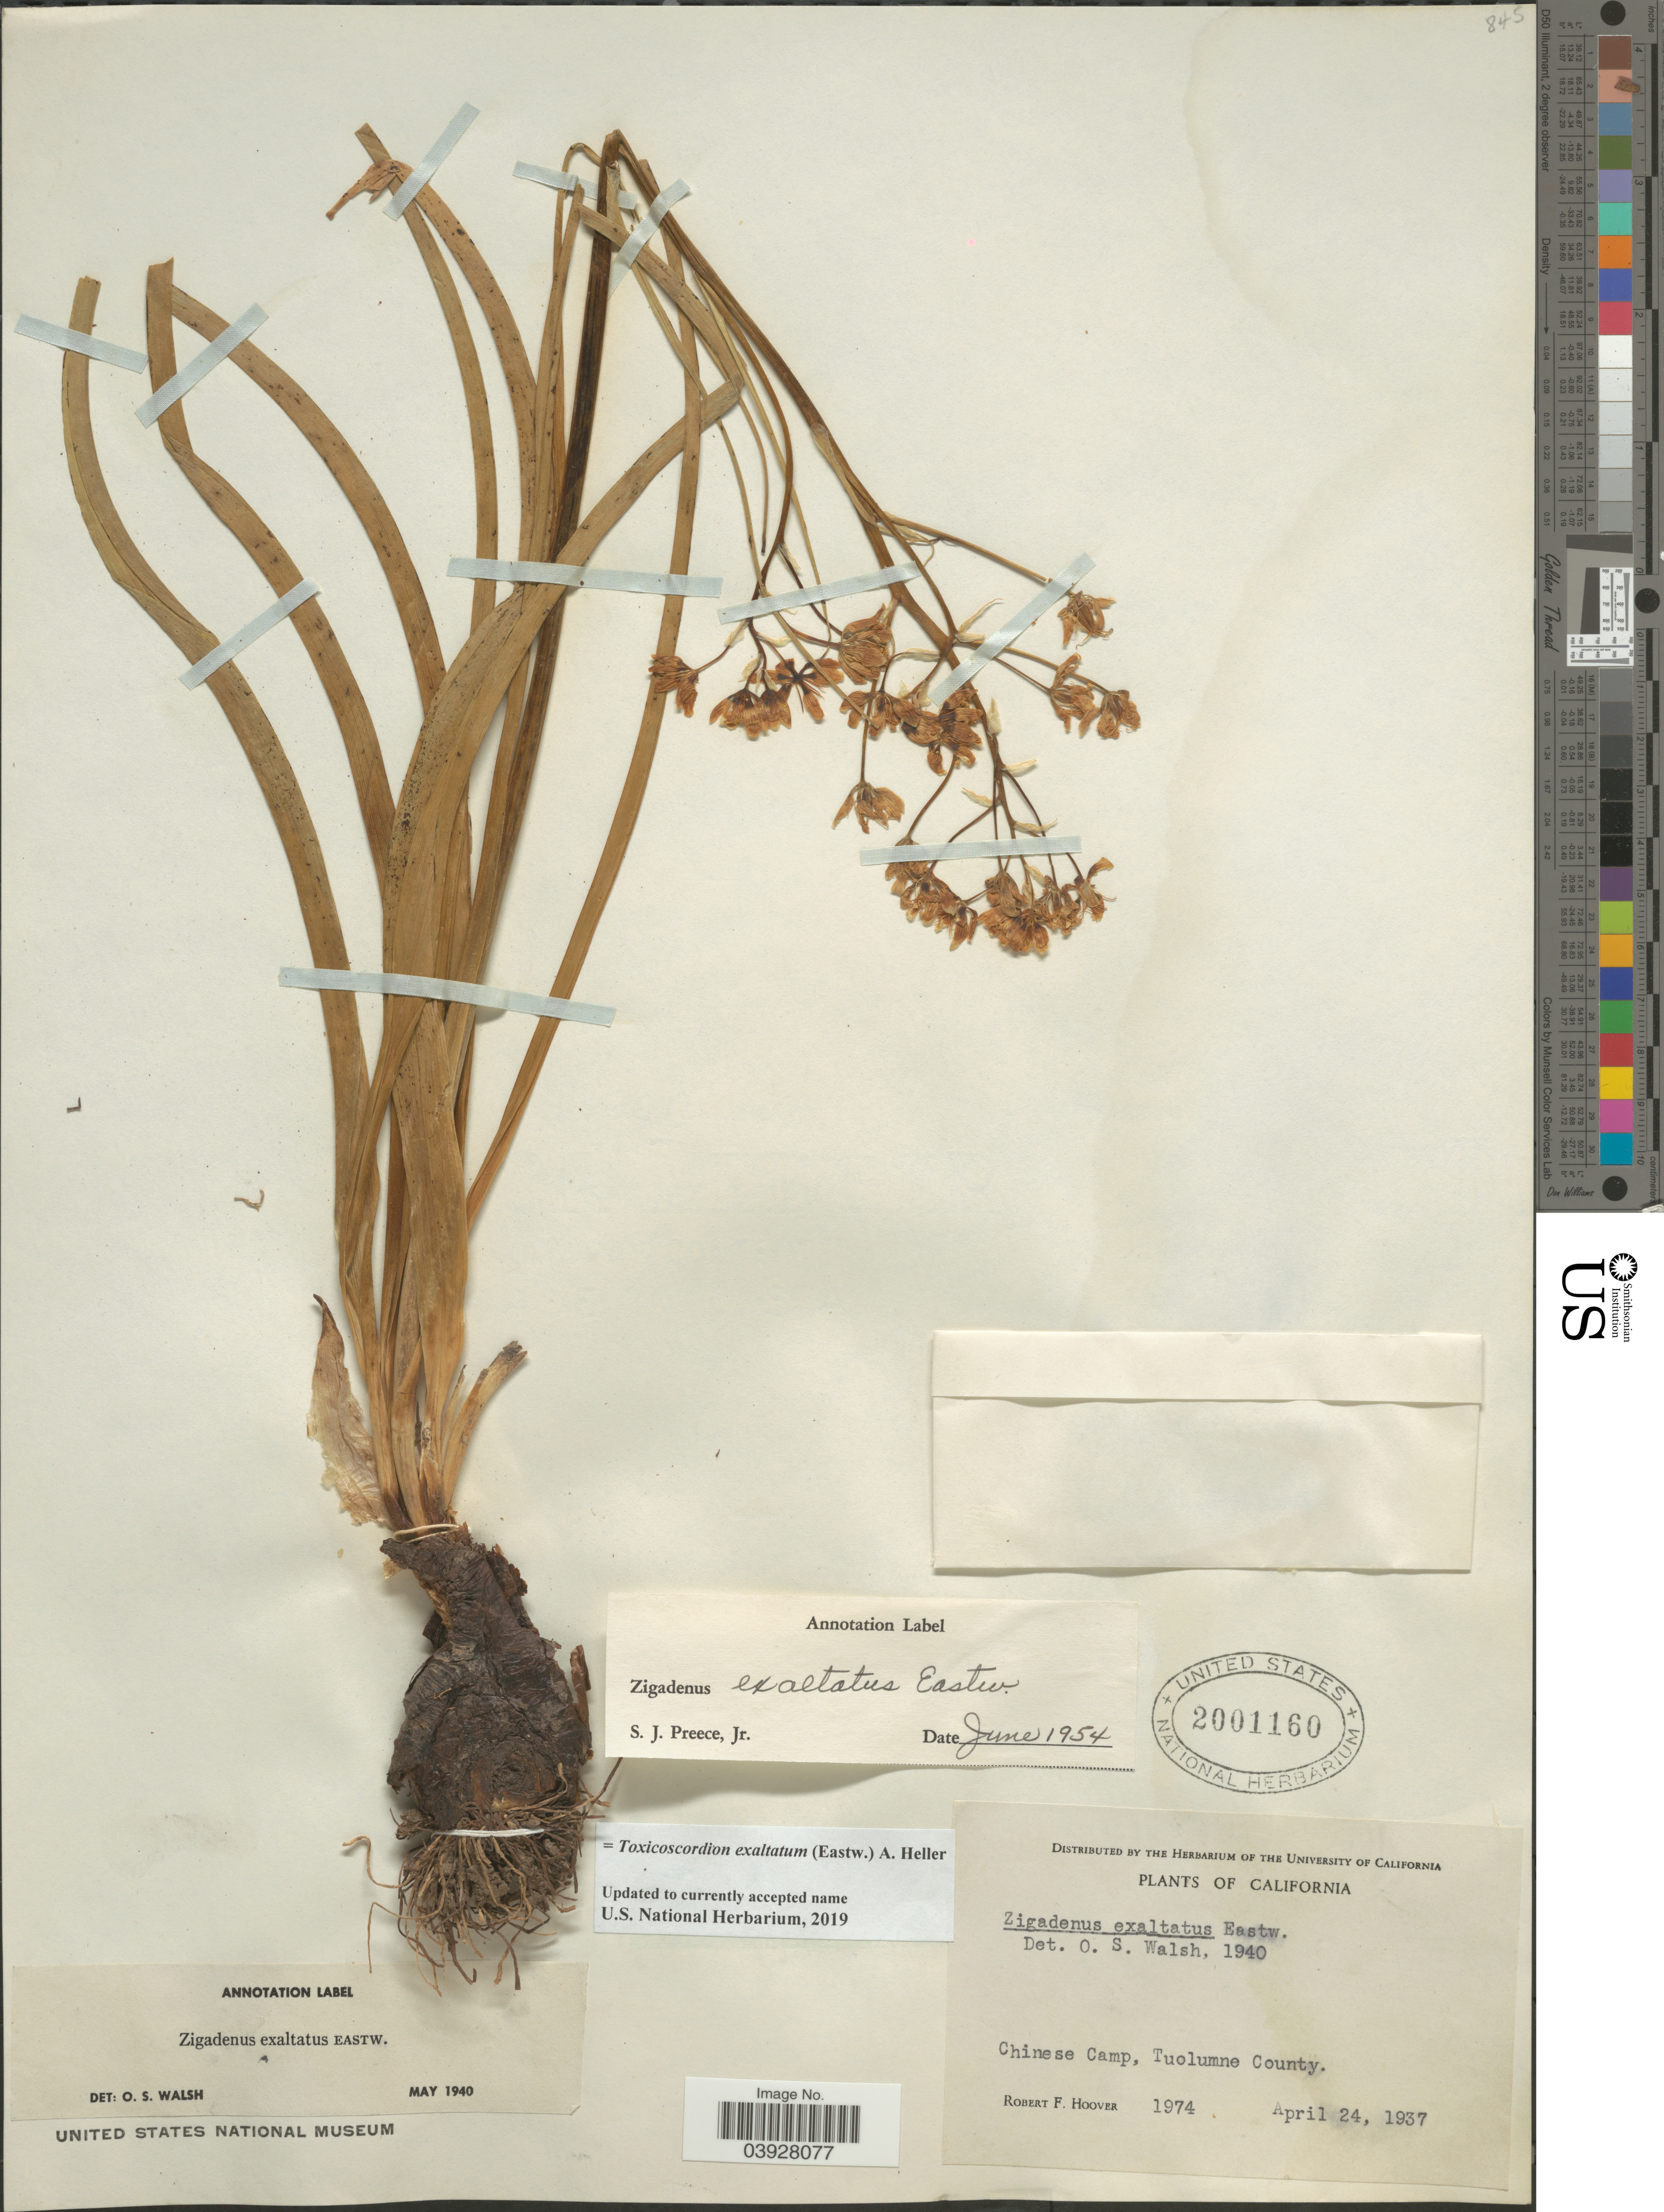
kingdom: Plantae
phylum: Tracheophyta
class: Liliopsida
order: Liliales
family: Melanthiaceae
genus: Toxicoscordion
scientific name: Toxicoscordion exaltatum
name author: (Eastw.) A. Heller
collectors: R. F. Hoover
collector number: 1974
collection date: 1937-04-24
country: United States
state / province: California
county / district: Tuolumne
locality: Chinese Camp, Tuolumne County.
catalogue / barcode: US 2001160